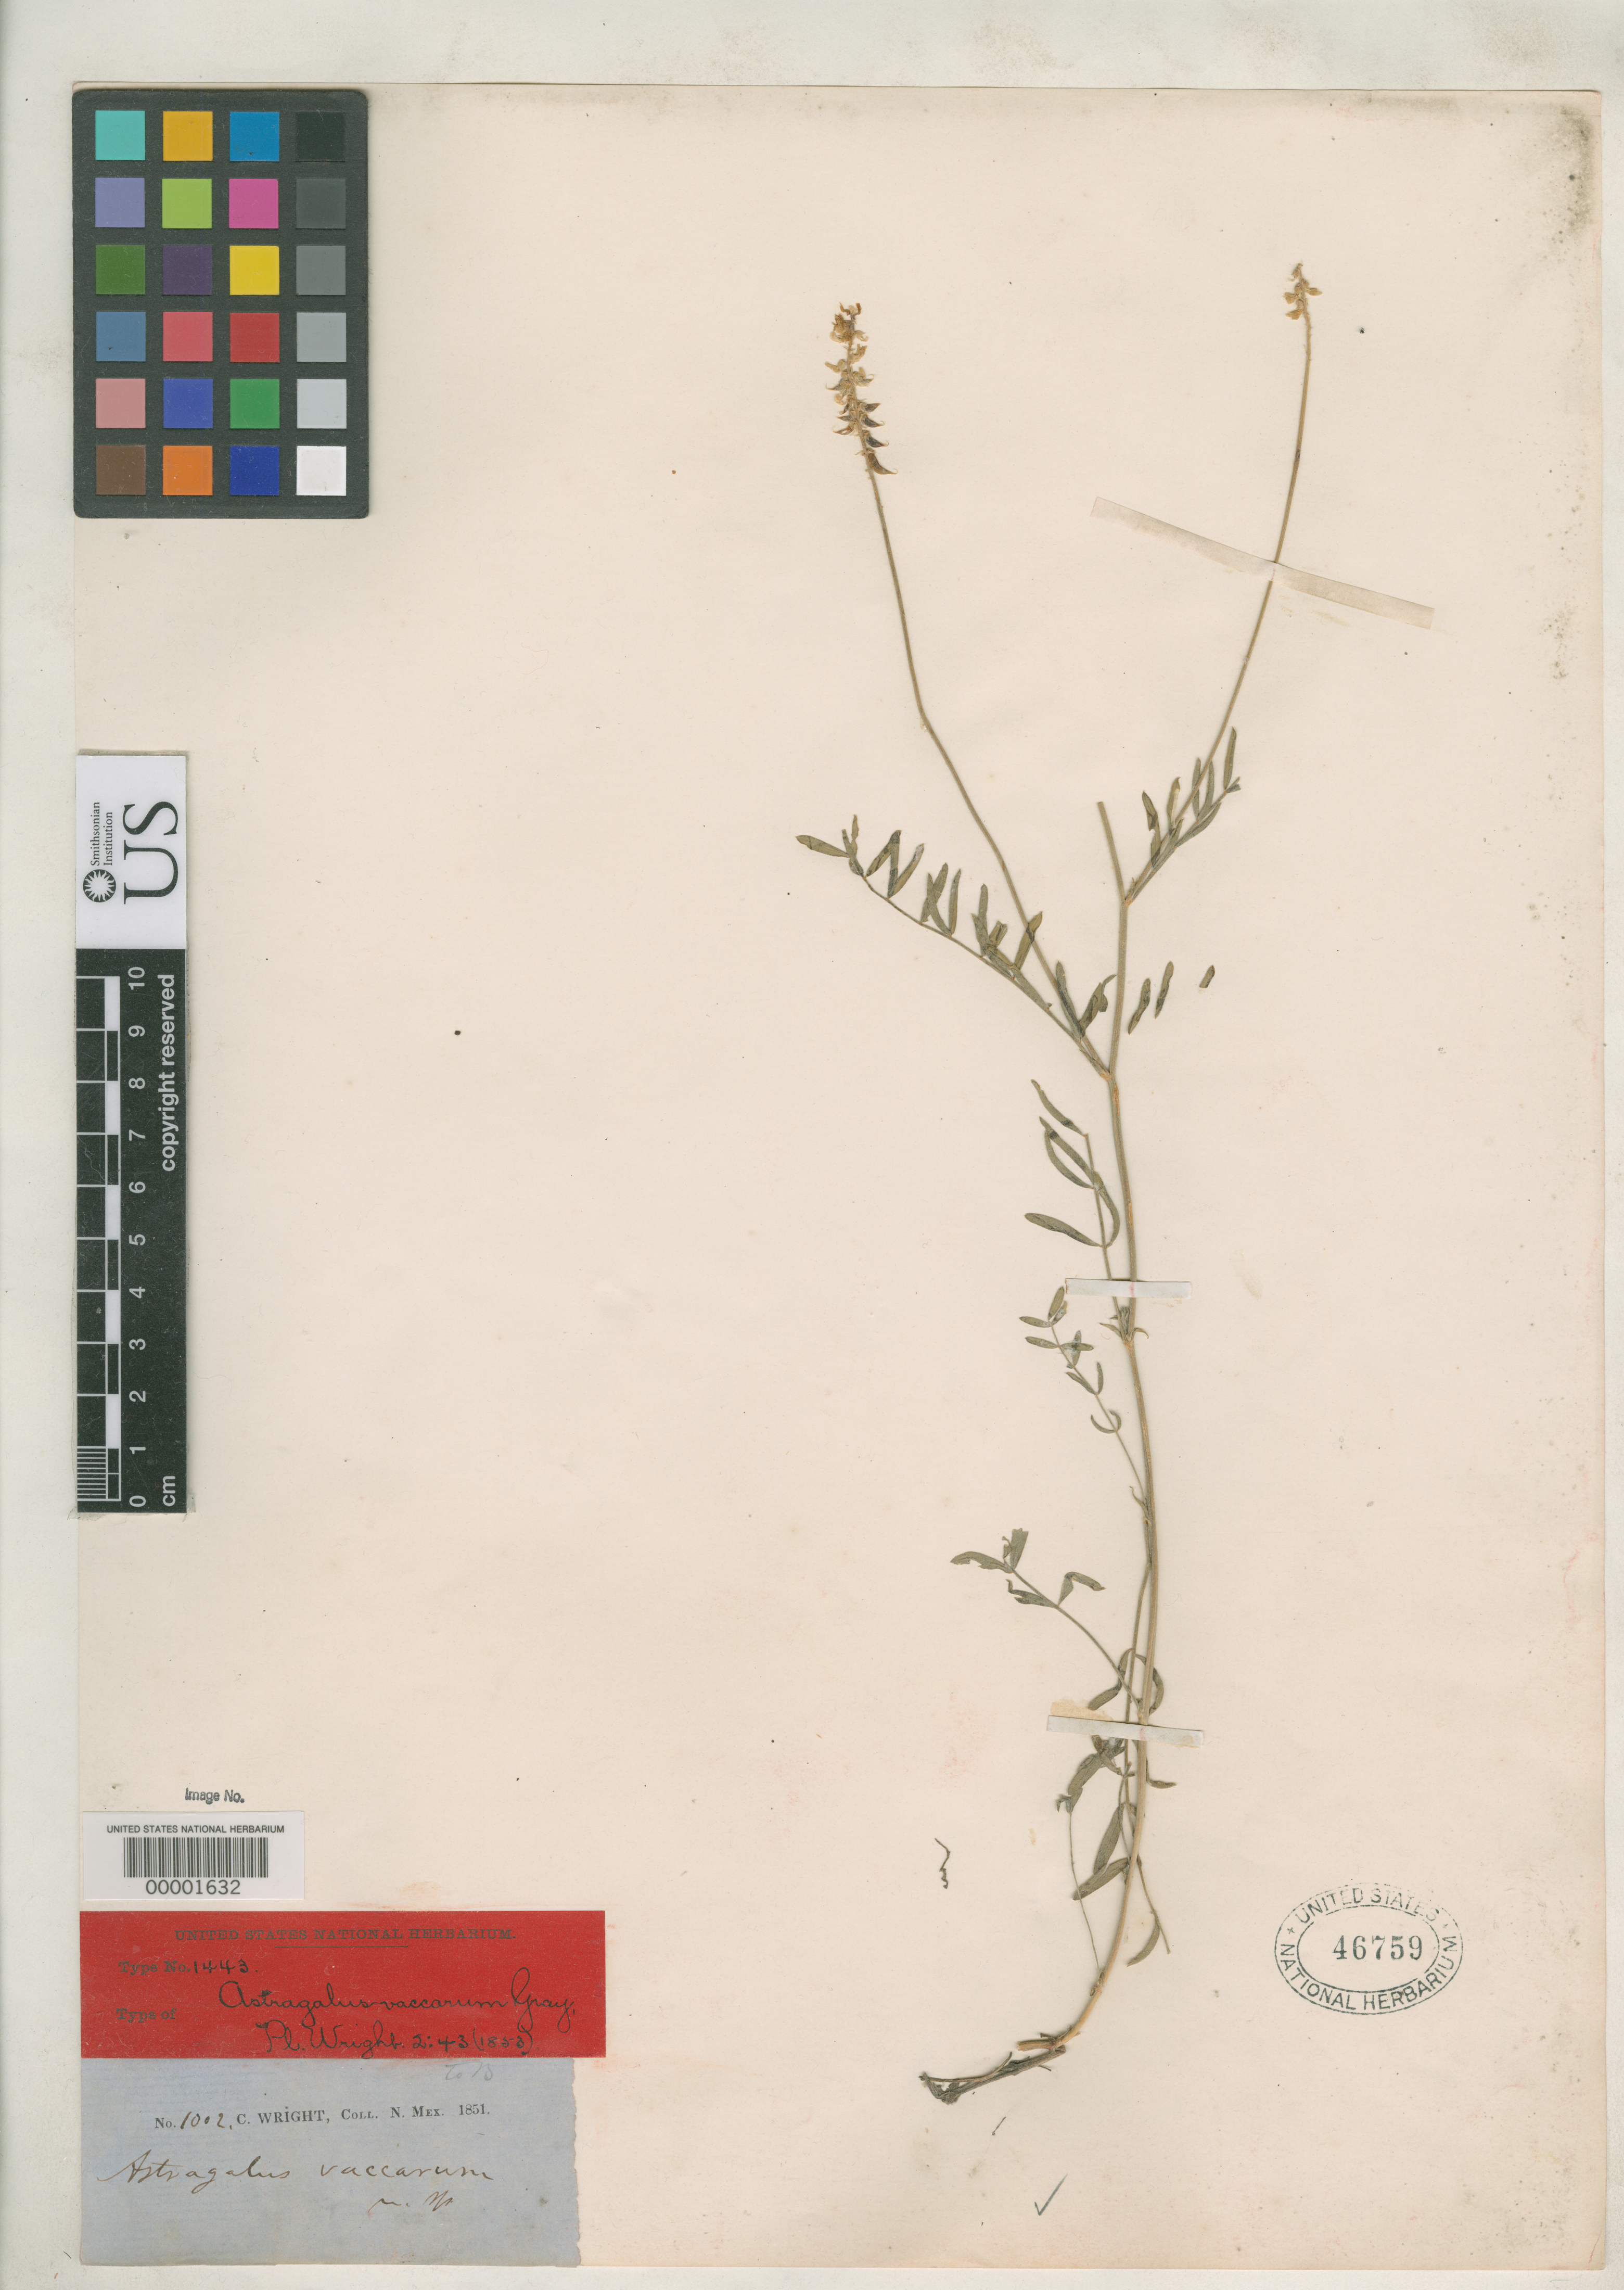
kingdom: Plantae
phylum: Tracheophyta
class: Magnoliopsida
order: Fabales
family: Fabaceae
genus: Astragalus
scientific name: Astragalus vaccarum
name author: A. Gray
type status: Isotype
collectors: C. Wright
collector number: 1002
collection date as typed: Aug 1851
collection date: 1851-08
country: United States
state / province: New Mexico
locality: Ojo de Vaca.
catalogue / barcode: US 47659